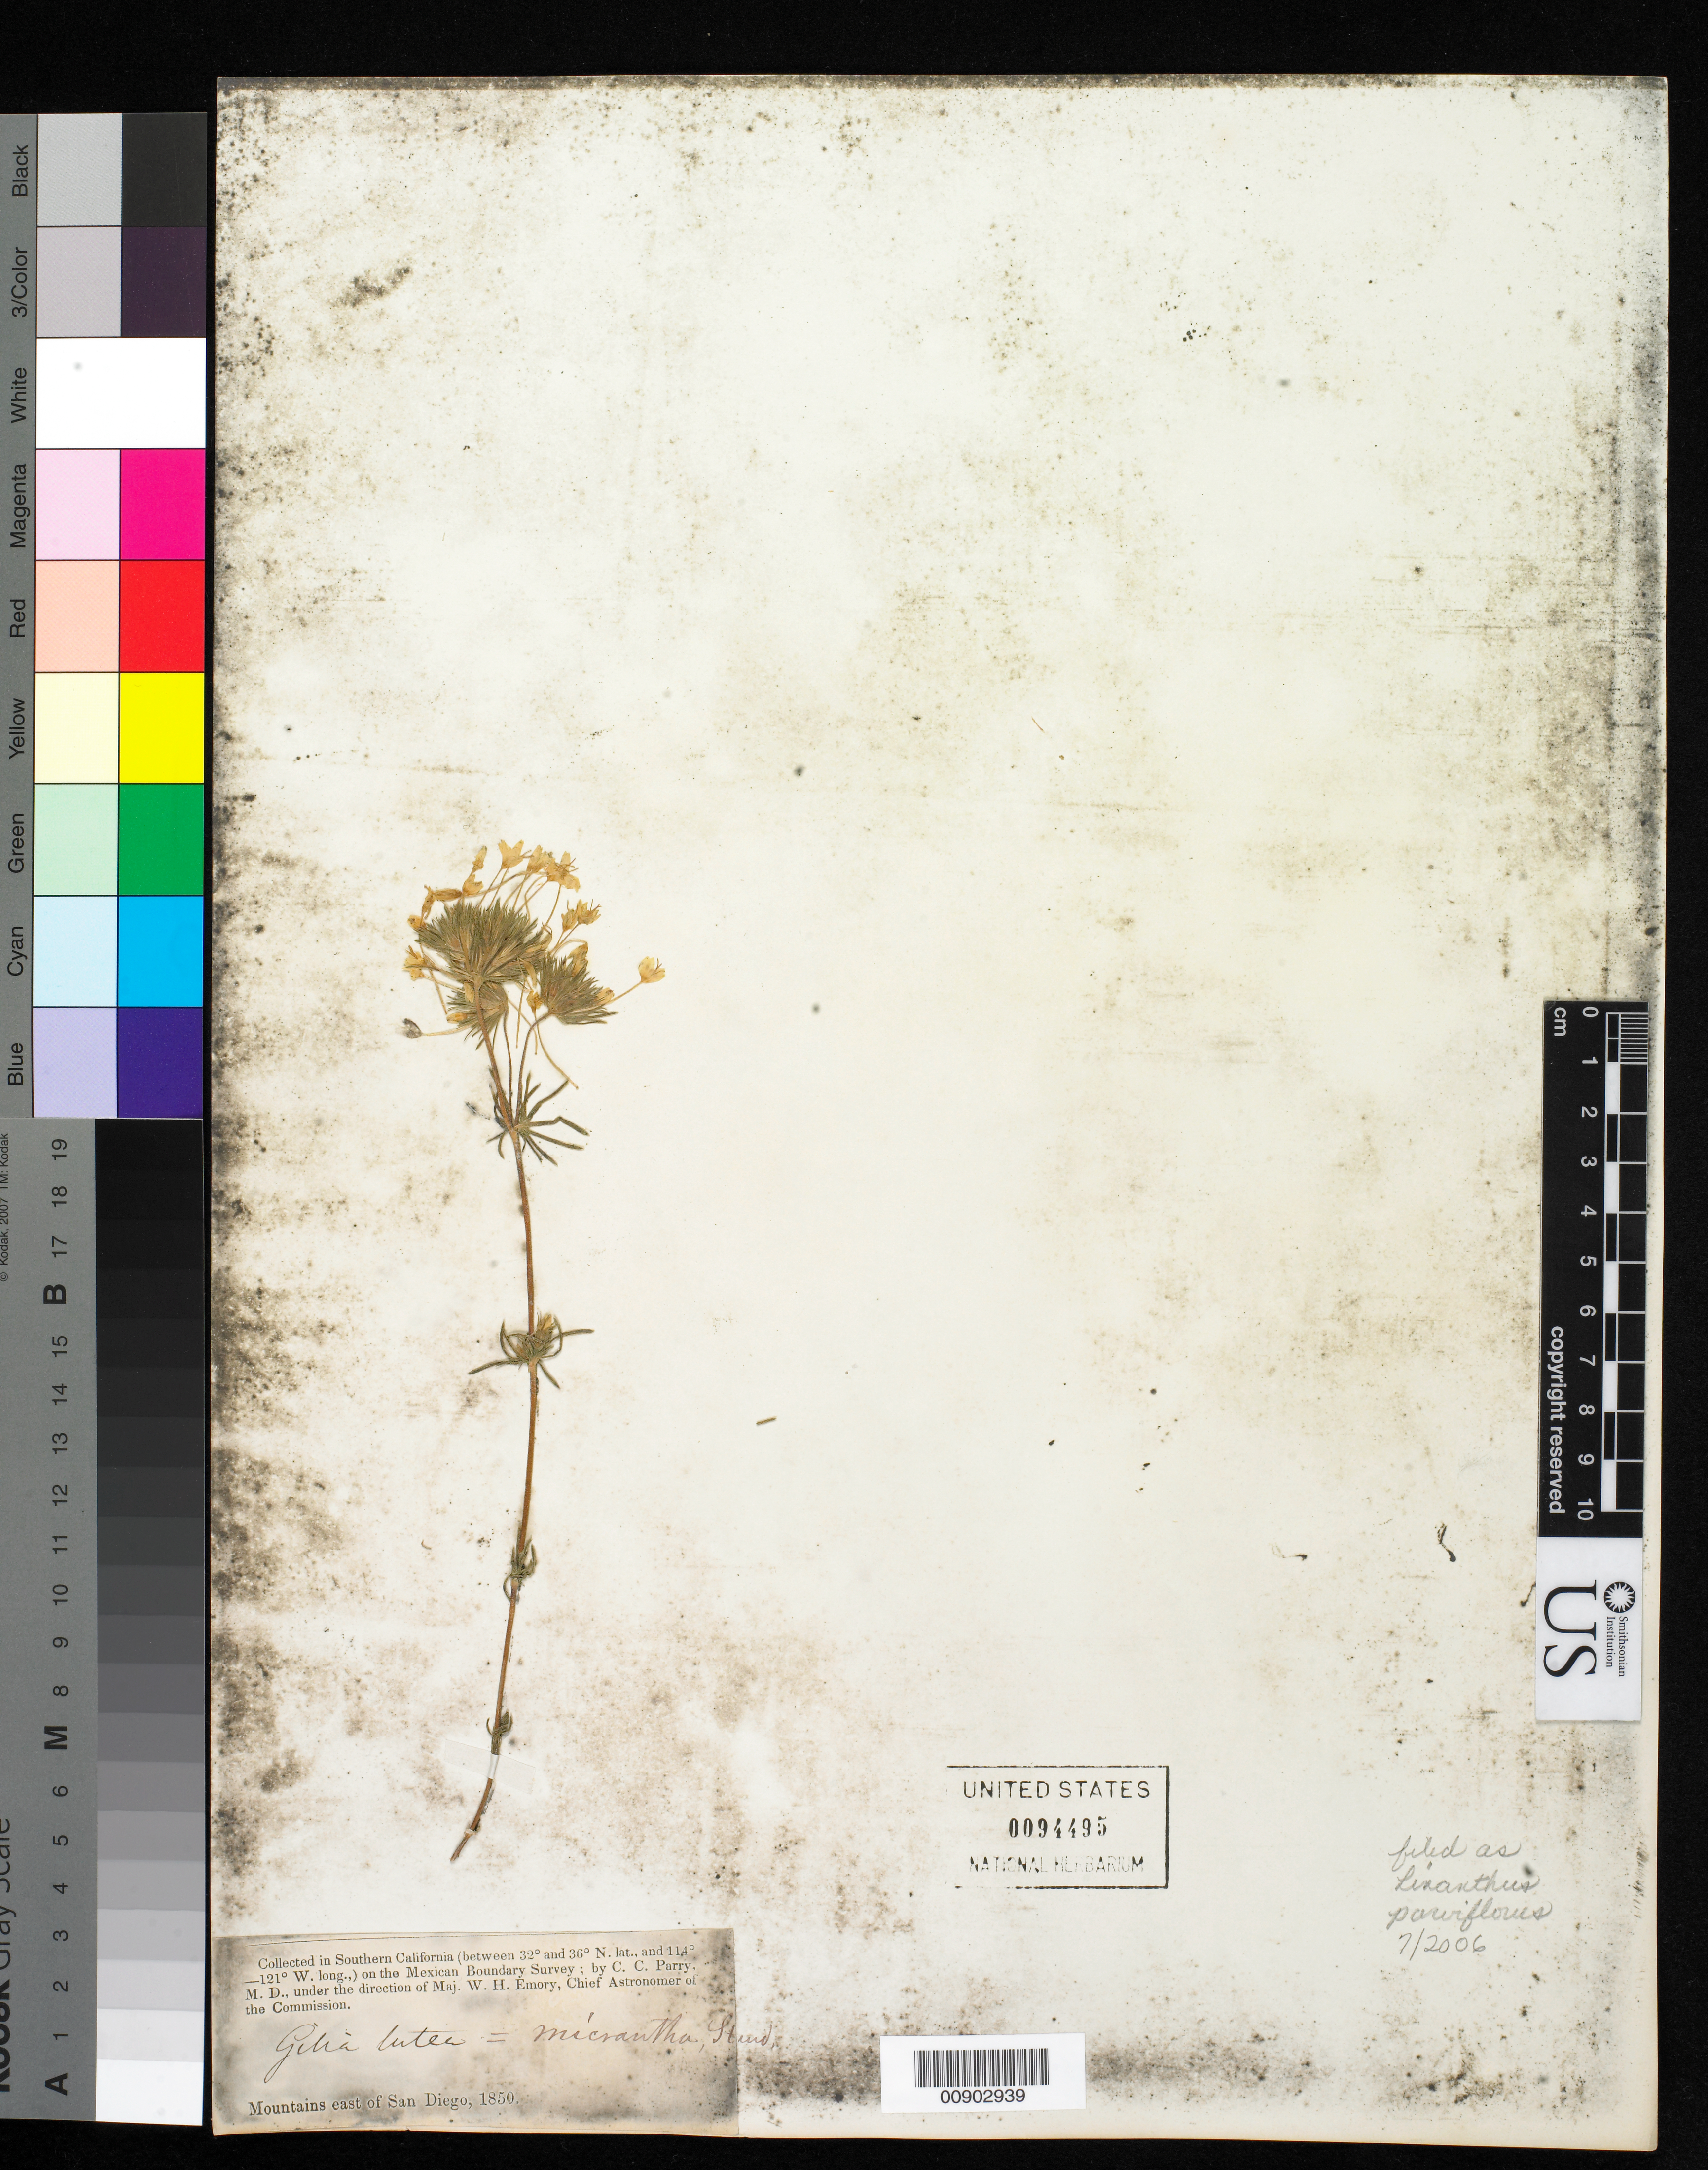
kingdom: Plantae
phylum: Tracheophyta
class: Magnoliopsida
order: Ericales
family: Polemoniaceae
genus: Leptosiphon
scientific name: Leptosiphon parviflorus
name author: Benth.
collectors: C. C. Parry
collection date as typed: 1850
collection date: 1850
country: United States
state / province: California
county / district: San Diego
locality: Mountains east of San Diego, California.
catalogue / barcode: US 94495